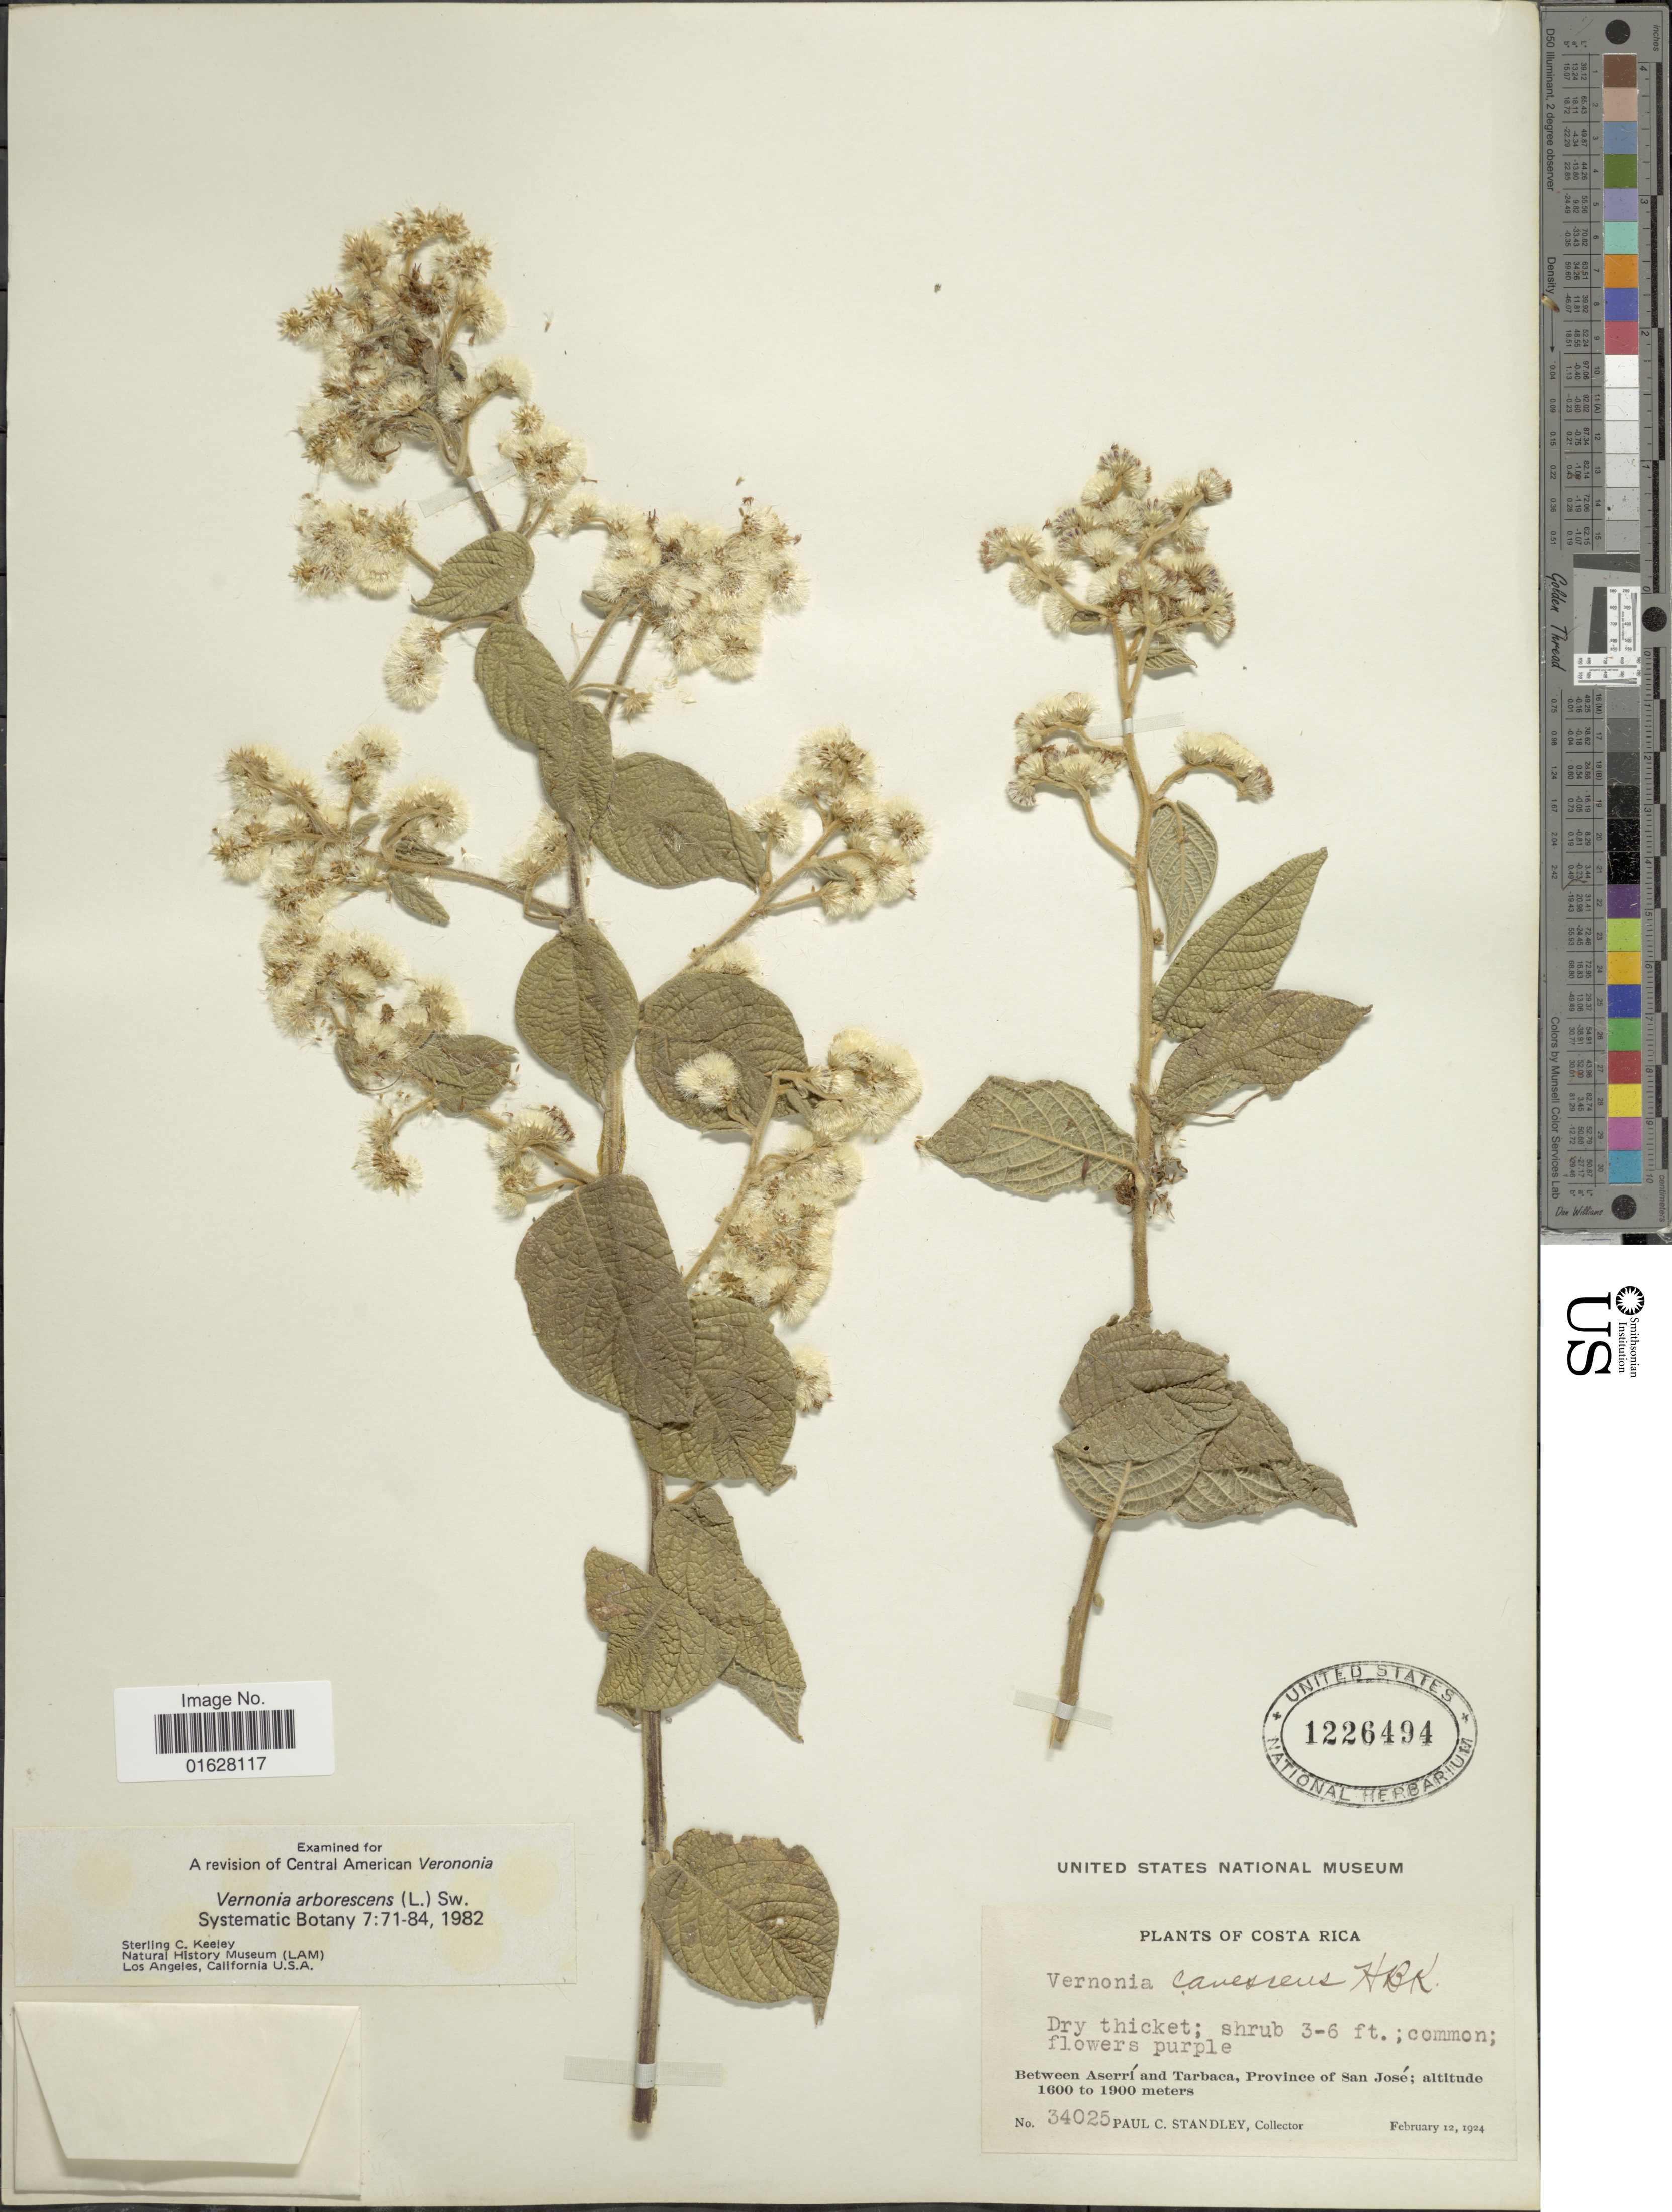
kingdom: Plantae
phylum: Tracheophyta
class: Magnoliopsida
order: Asterales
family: Asteraceae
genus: Lepidaploa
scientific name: Lepidaploa canescens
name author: (Kunth) H. Rob.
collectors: P. C. Standley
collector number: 34025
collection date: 1924-02-12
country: Costa Rica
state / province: San José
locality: Costa Rica. Between Aserri and Tarbaca, Province of San José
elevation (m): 1600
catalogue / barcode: US 1226494